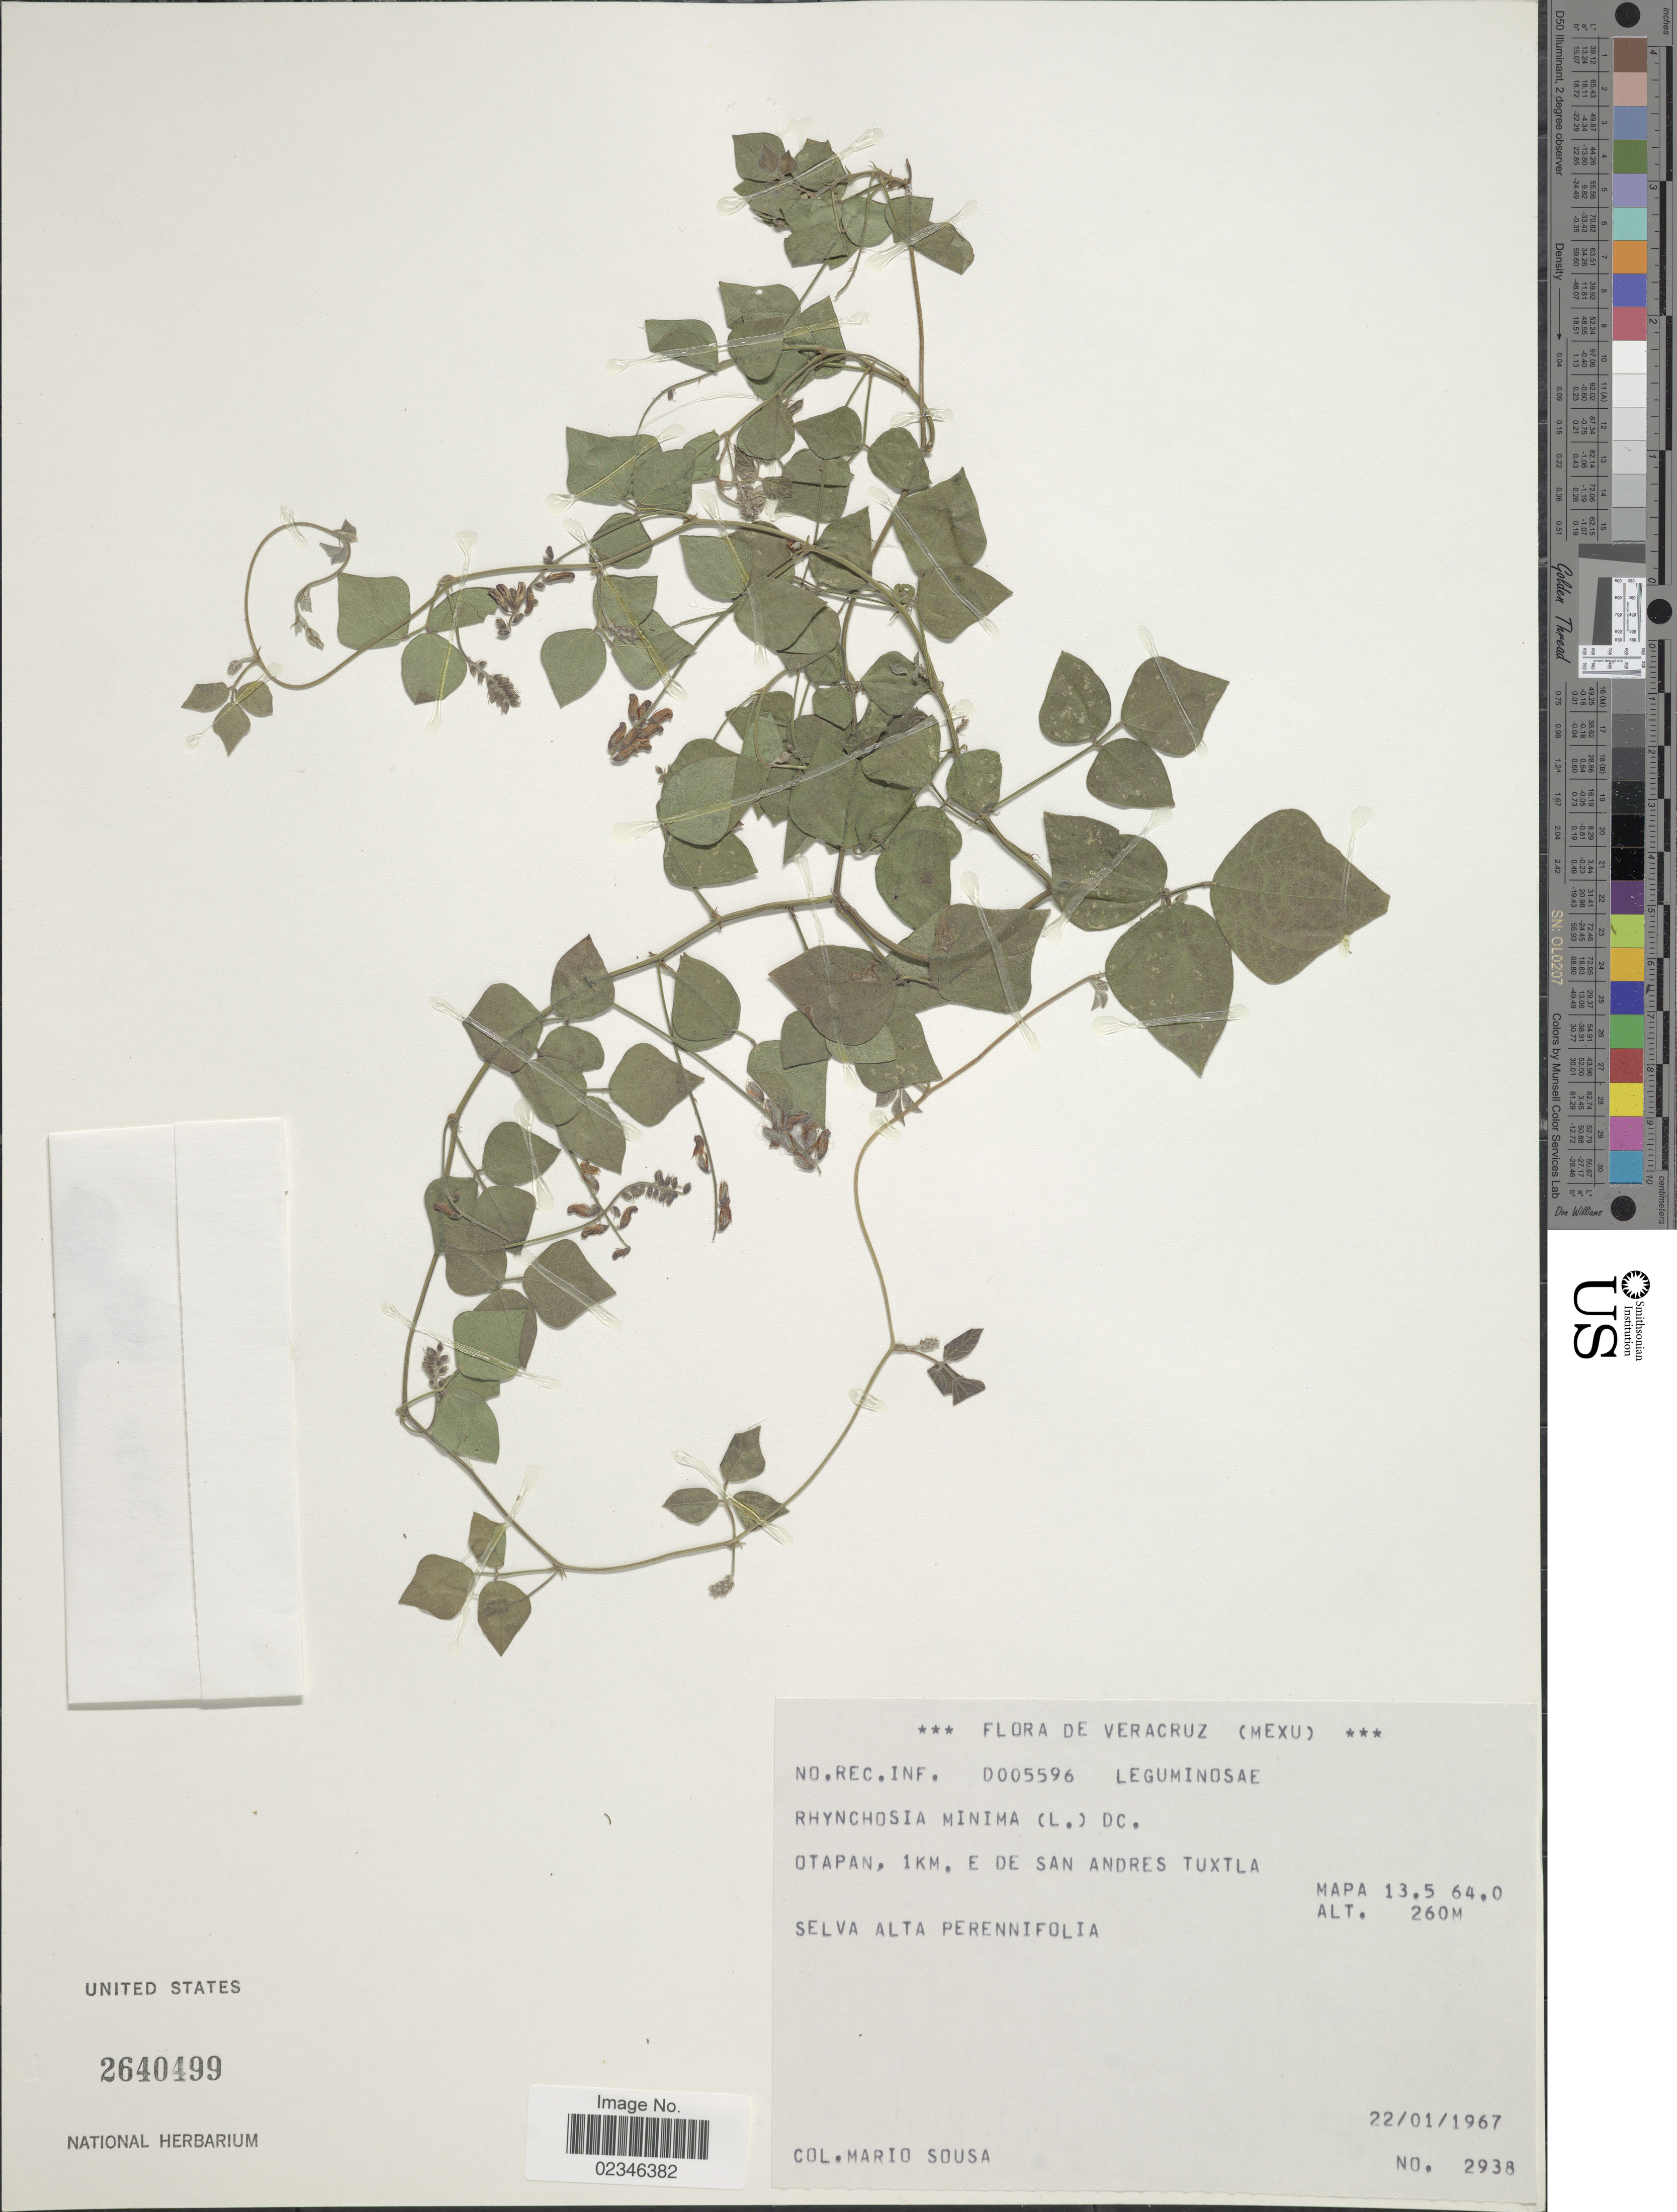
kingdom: Plantae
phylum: Tracheophyta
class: Magnoliopsida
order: Fabales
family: Fabaceae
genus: Rhynchosia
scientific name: Rhynchosia minima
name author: (L.) DC.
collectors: M. Sousa S.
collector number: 2938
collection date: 1967-01-22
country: Mexico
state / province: Veracruz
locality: Otapan, 1km. E de San Andres Tuxtla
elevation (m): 260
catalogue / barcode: US 2640499